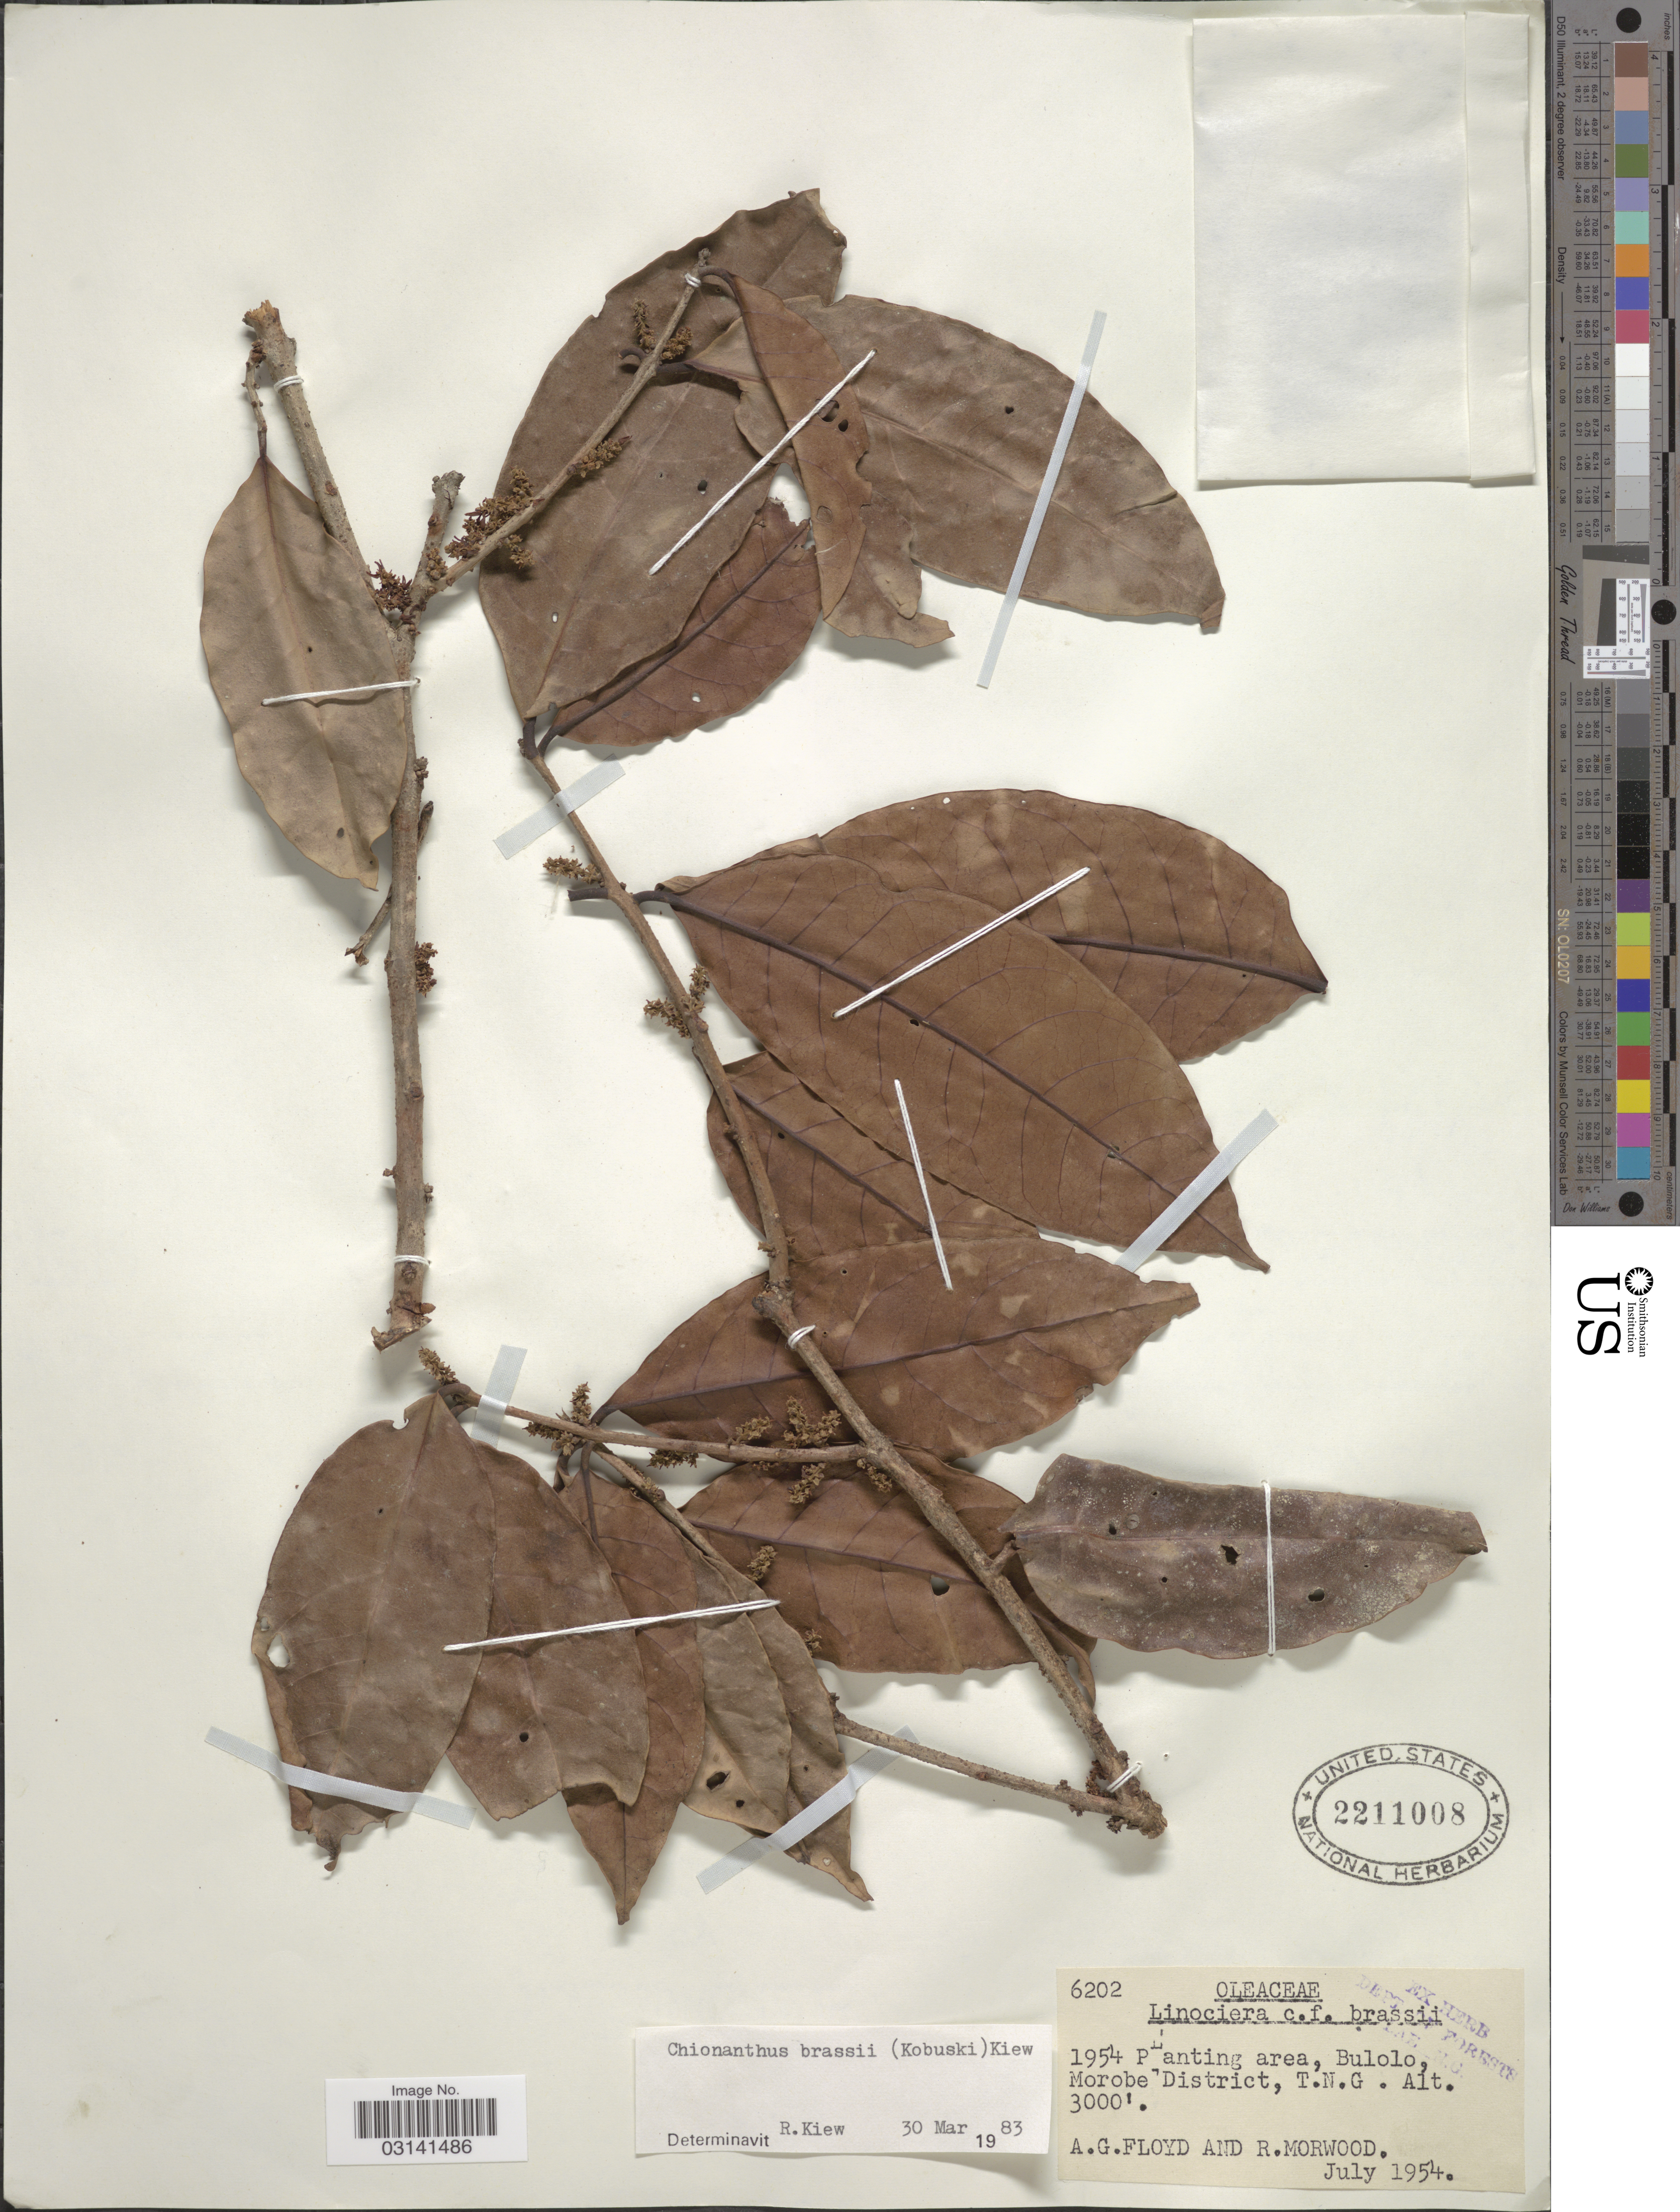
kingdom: Plantae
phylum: Tracheophyta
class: Magnoliopsida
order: Lamiales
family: Oleaceae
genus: Chionanthus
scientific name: Chionanthus brassii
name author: (Kobuski) Kiew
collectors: A. G. Floyd & R. Morwood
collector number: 6202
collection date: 1954-07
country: Papua New Guinea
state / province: Morobe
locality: Planting area, Bulolo, Morobe District, T.N.G.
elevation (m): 914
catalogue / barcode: US 2211008